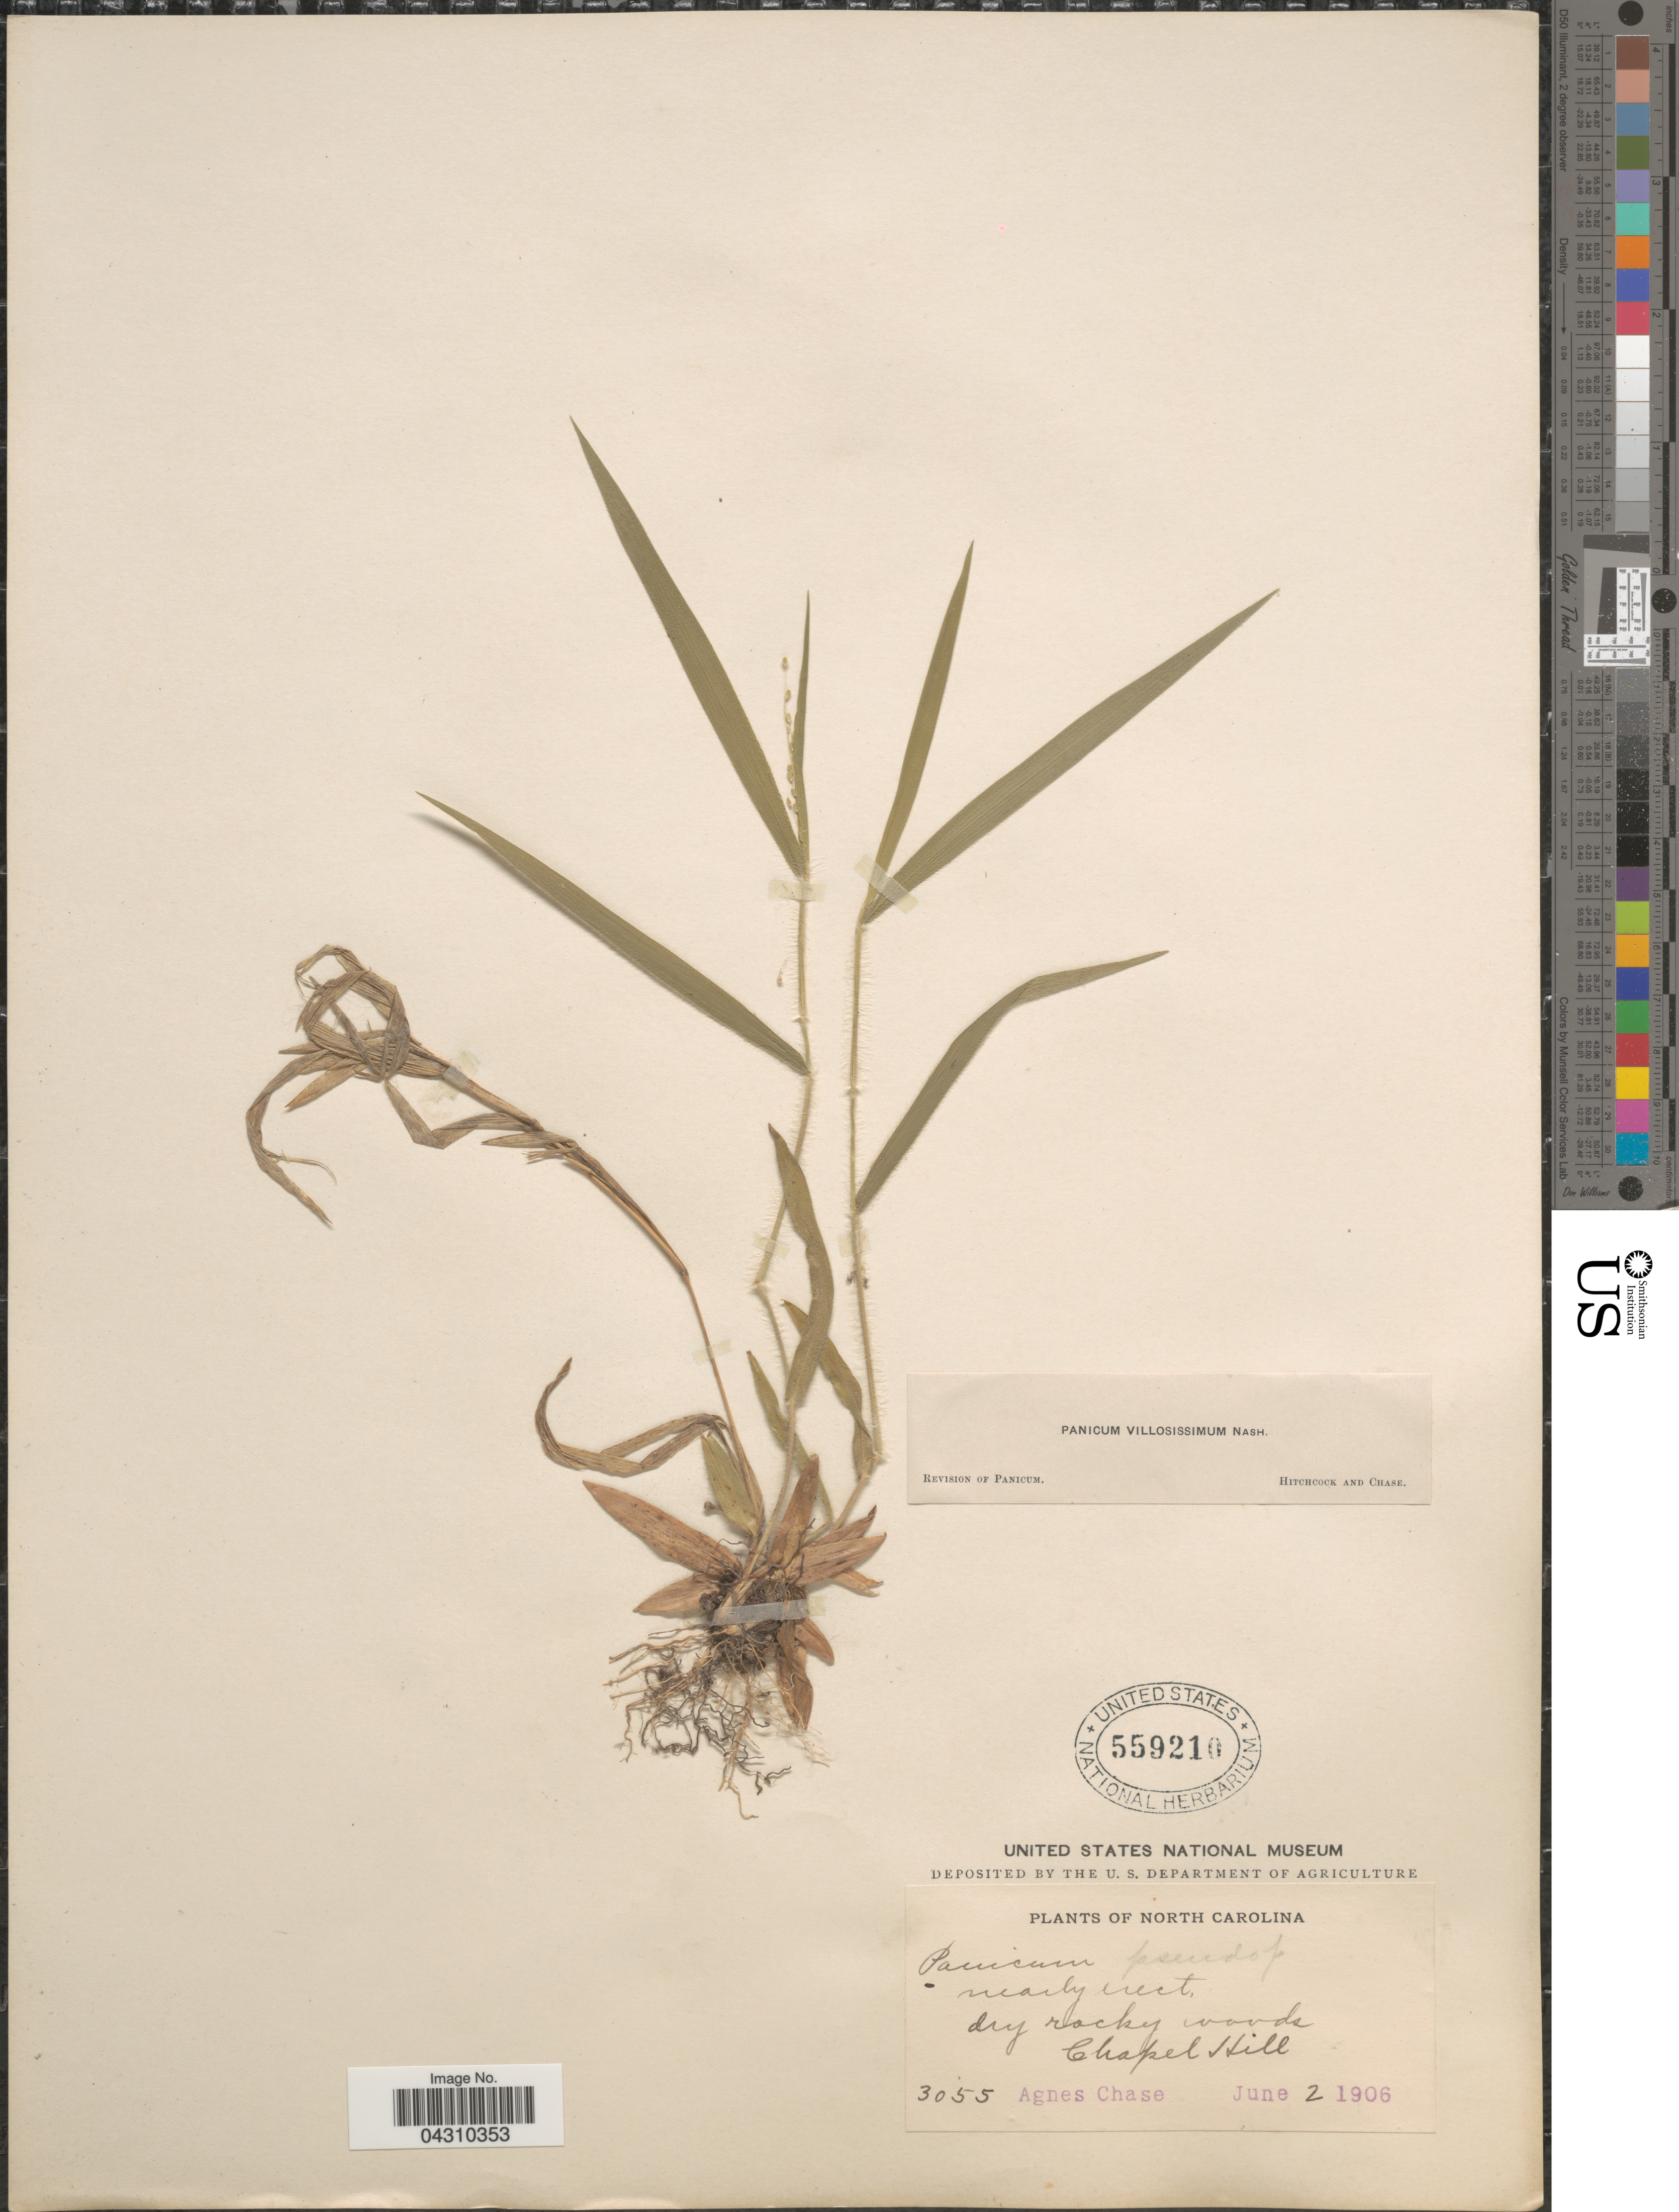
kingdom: Plantae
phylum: Tracheophyta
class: Liliopsida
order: Poales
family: Poaceae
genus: Dichanthelium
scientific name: Dichanthelium acuminatum var. acuminatum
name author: (Sw.) Gould & C.A. Clark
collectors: A. Chase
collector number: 3055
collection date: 1906-06-02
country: United States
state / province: North Carolina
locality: Dry rocky woods, Chapel Hill.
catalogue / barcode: US 559210